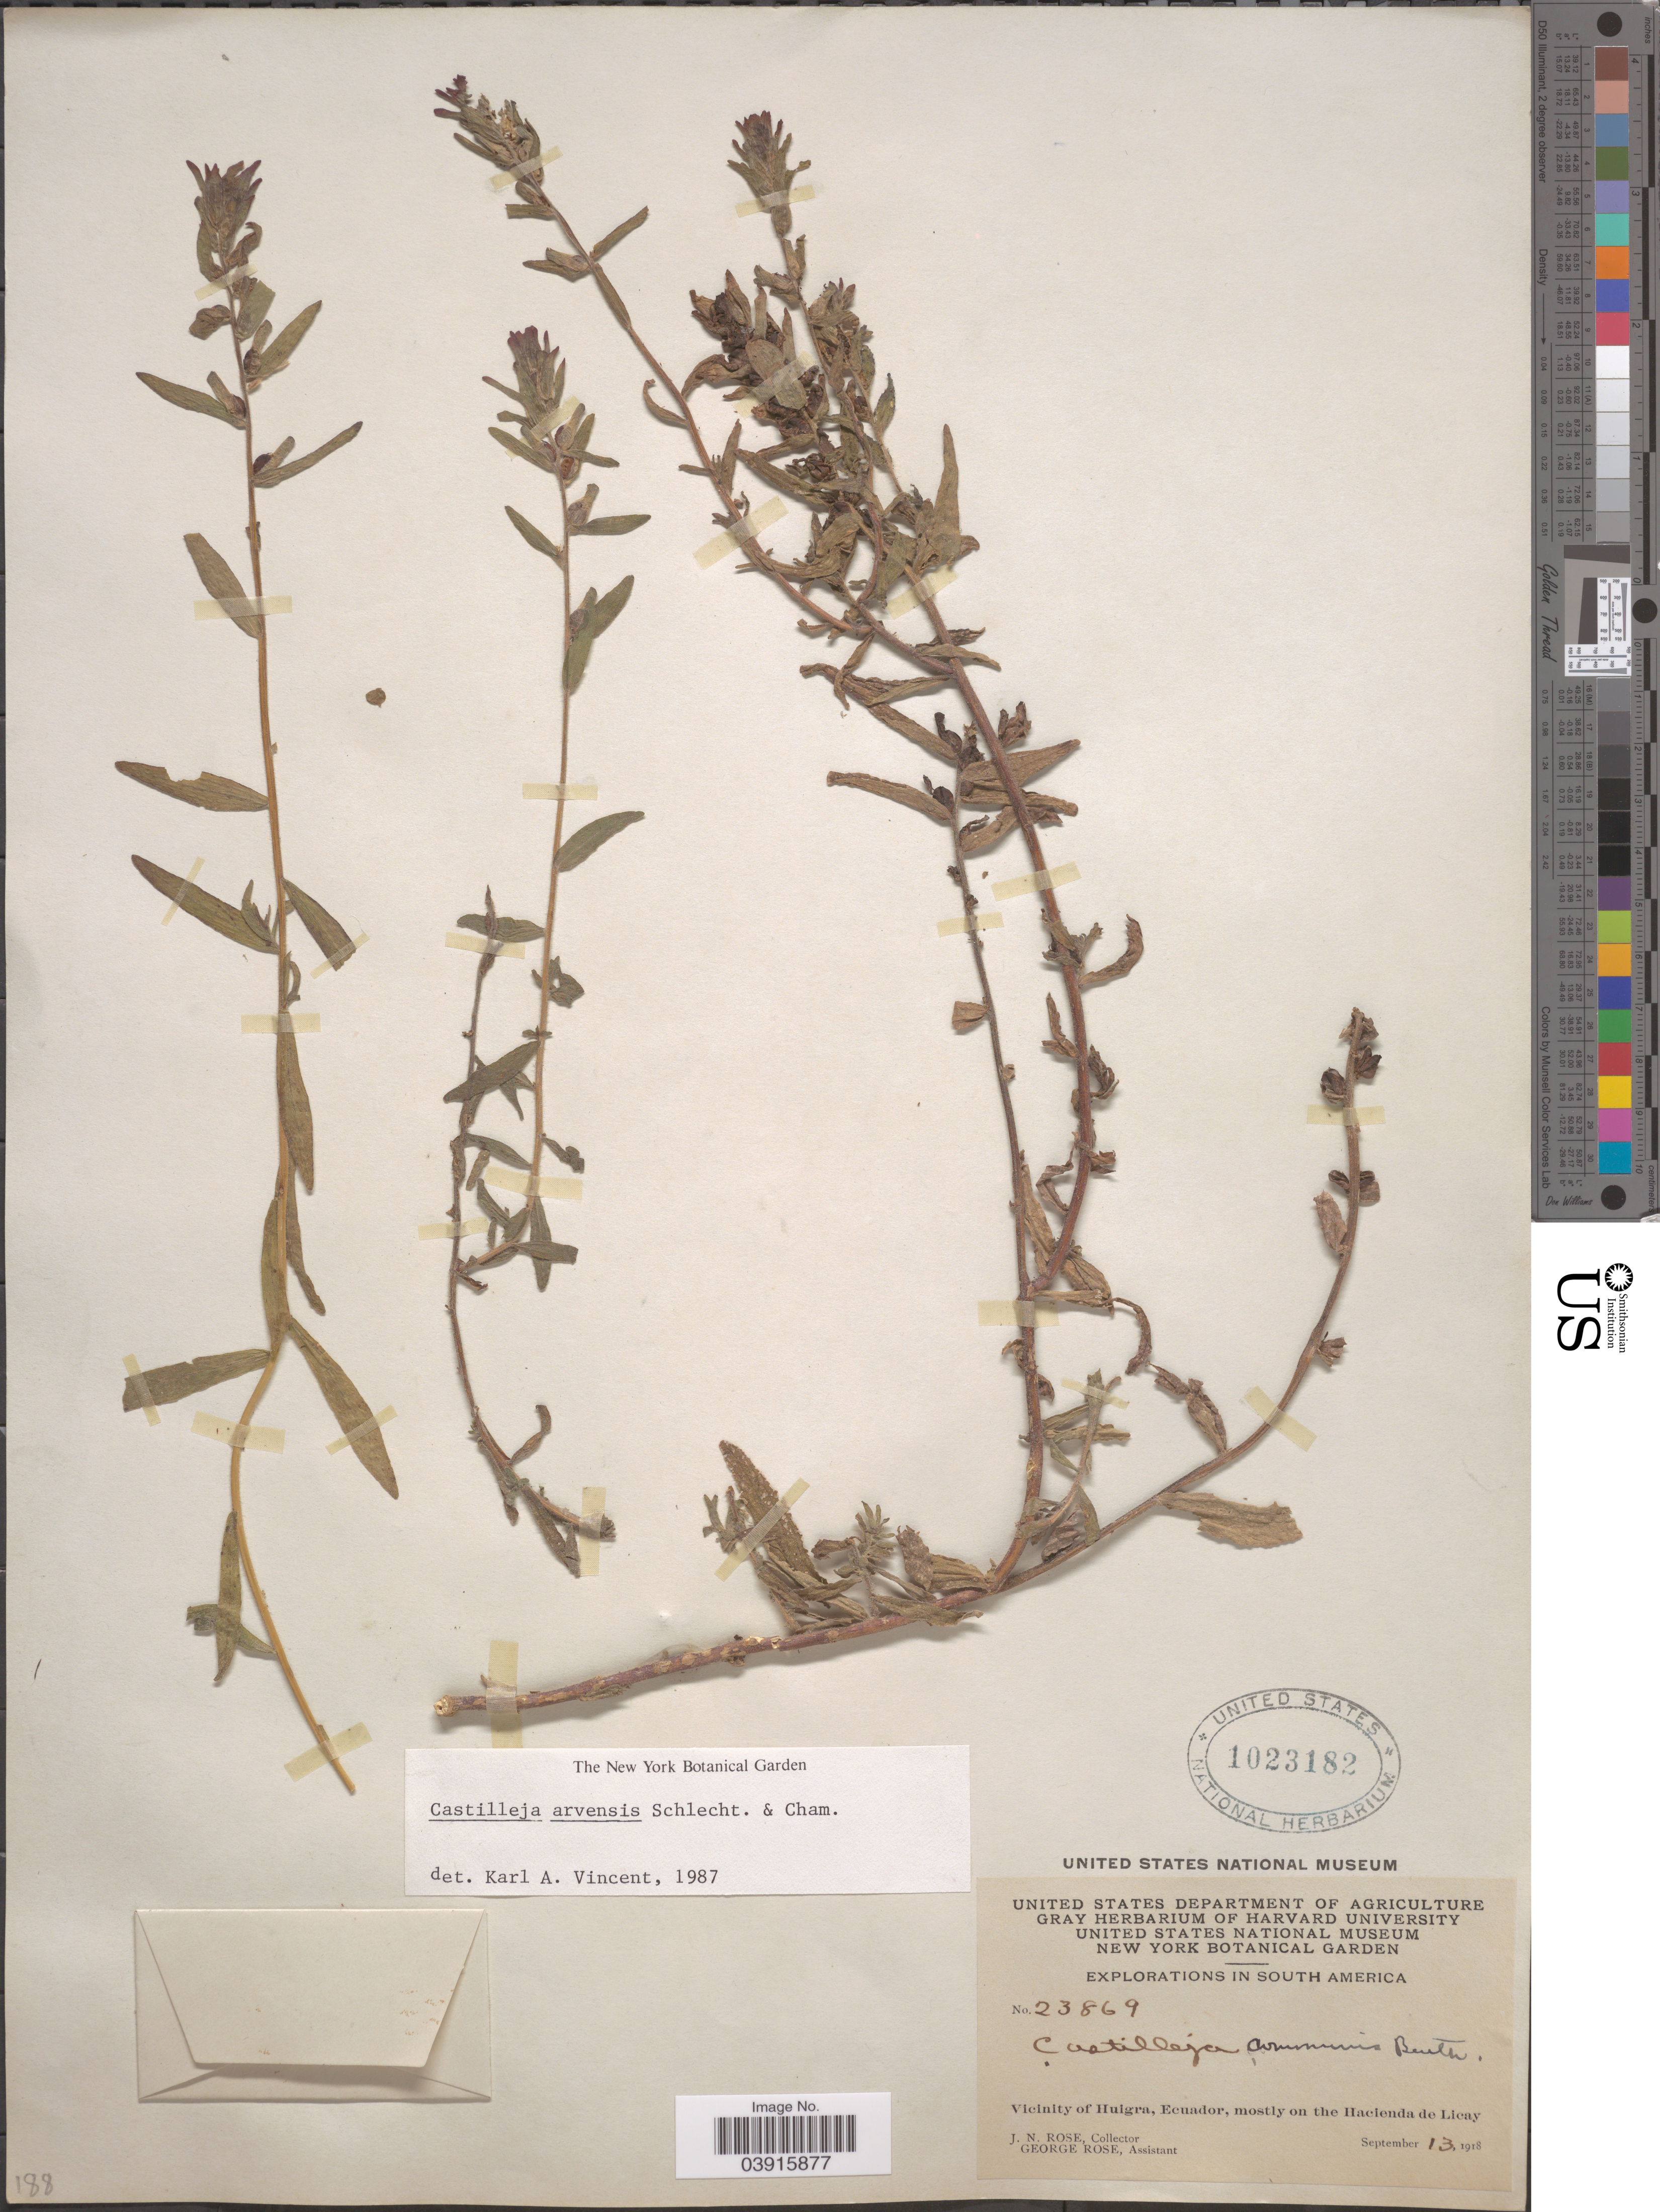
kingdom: Plantae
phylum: Tracheophyta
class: Magnoliopsida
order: Lamiales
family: Orobanchaceae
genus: Castilleja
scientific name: Castilleja arvensis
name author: Schltdl. & Cham.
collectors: J. N. Rose & G. Rose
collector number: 23869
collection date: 1918-09-13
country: Ecuador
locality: Vicinity of Huigra, mostly on the Hacienda de Licay.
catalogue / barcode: US 1023182